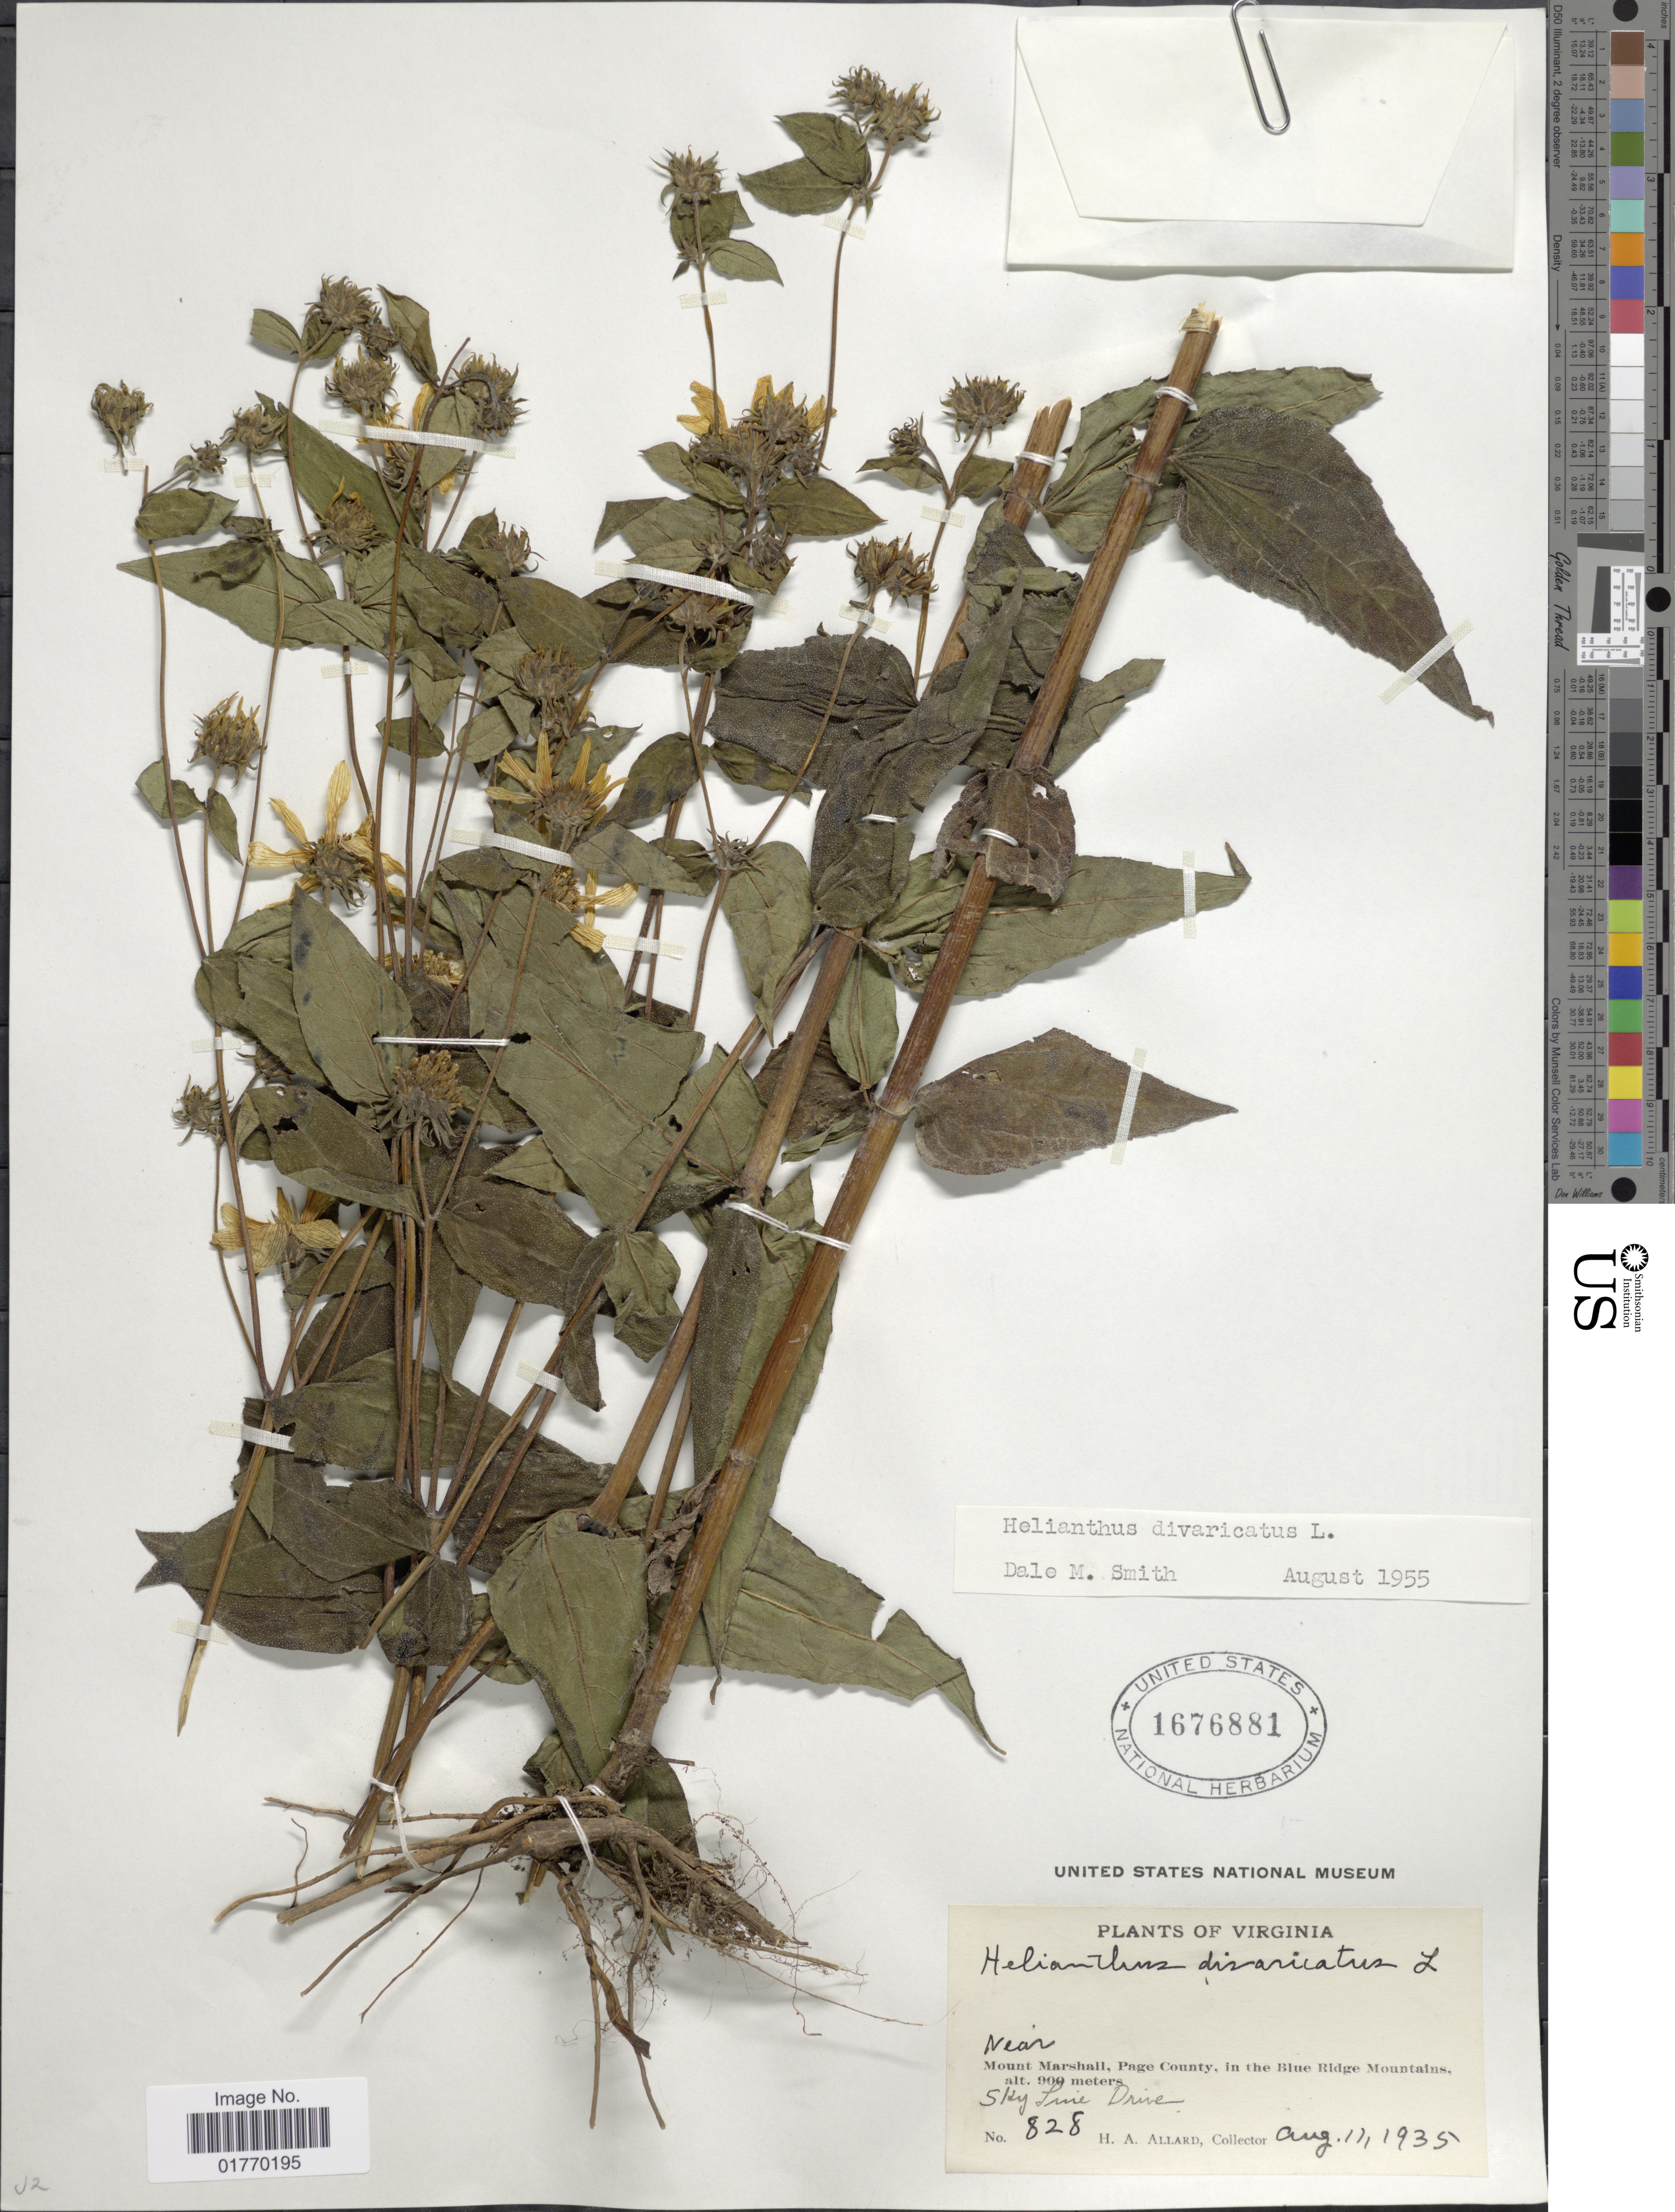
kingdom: Plantae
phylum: Tracheophyta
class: Magnoliopsida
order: Asterales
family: Asteraceae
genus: Helianthus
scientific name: Helianthus divaricatus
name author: L.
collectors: H. A. Allard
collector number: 828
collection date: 1935-08-17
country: United States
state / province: Virginia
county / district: Page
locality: Near Mount Marshall, in the Blue Ridge Mountains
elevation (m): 900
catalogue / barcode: US 1676881